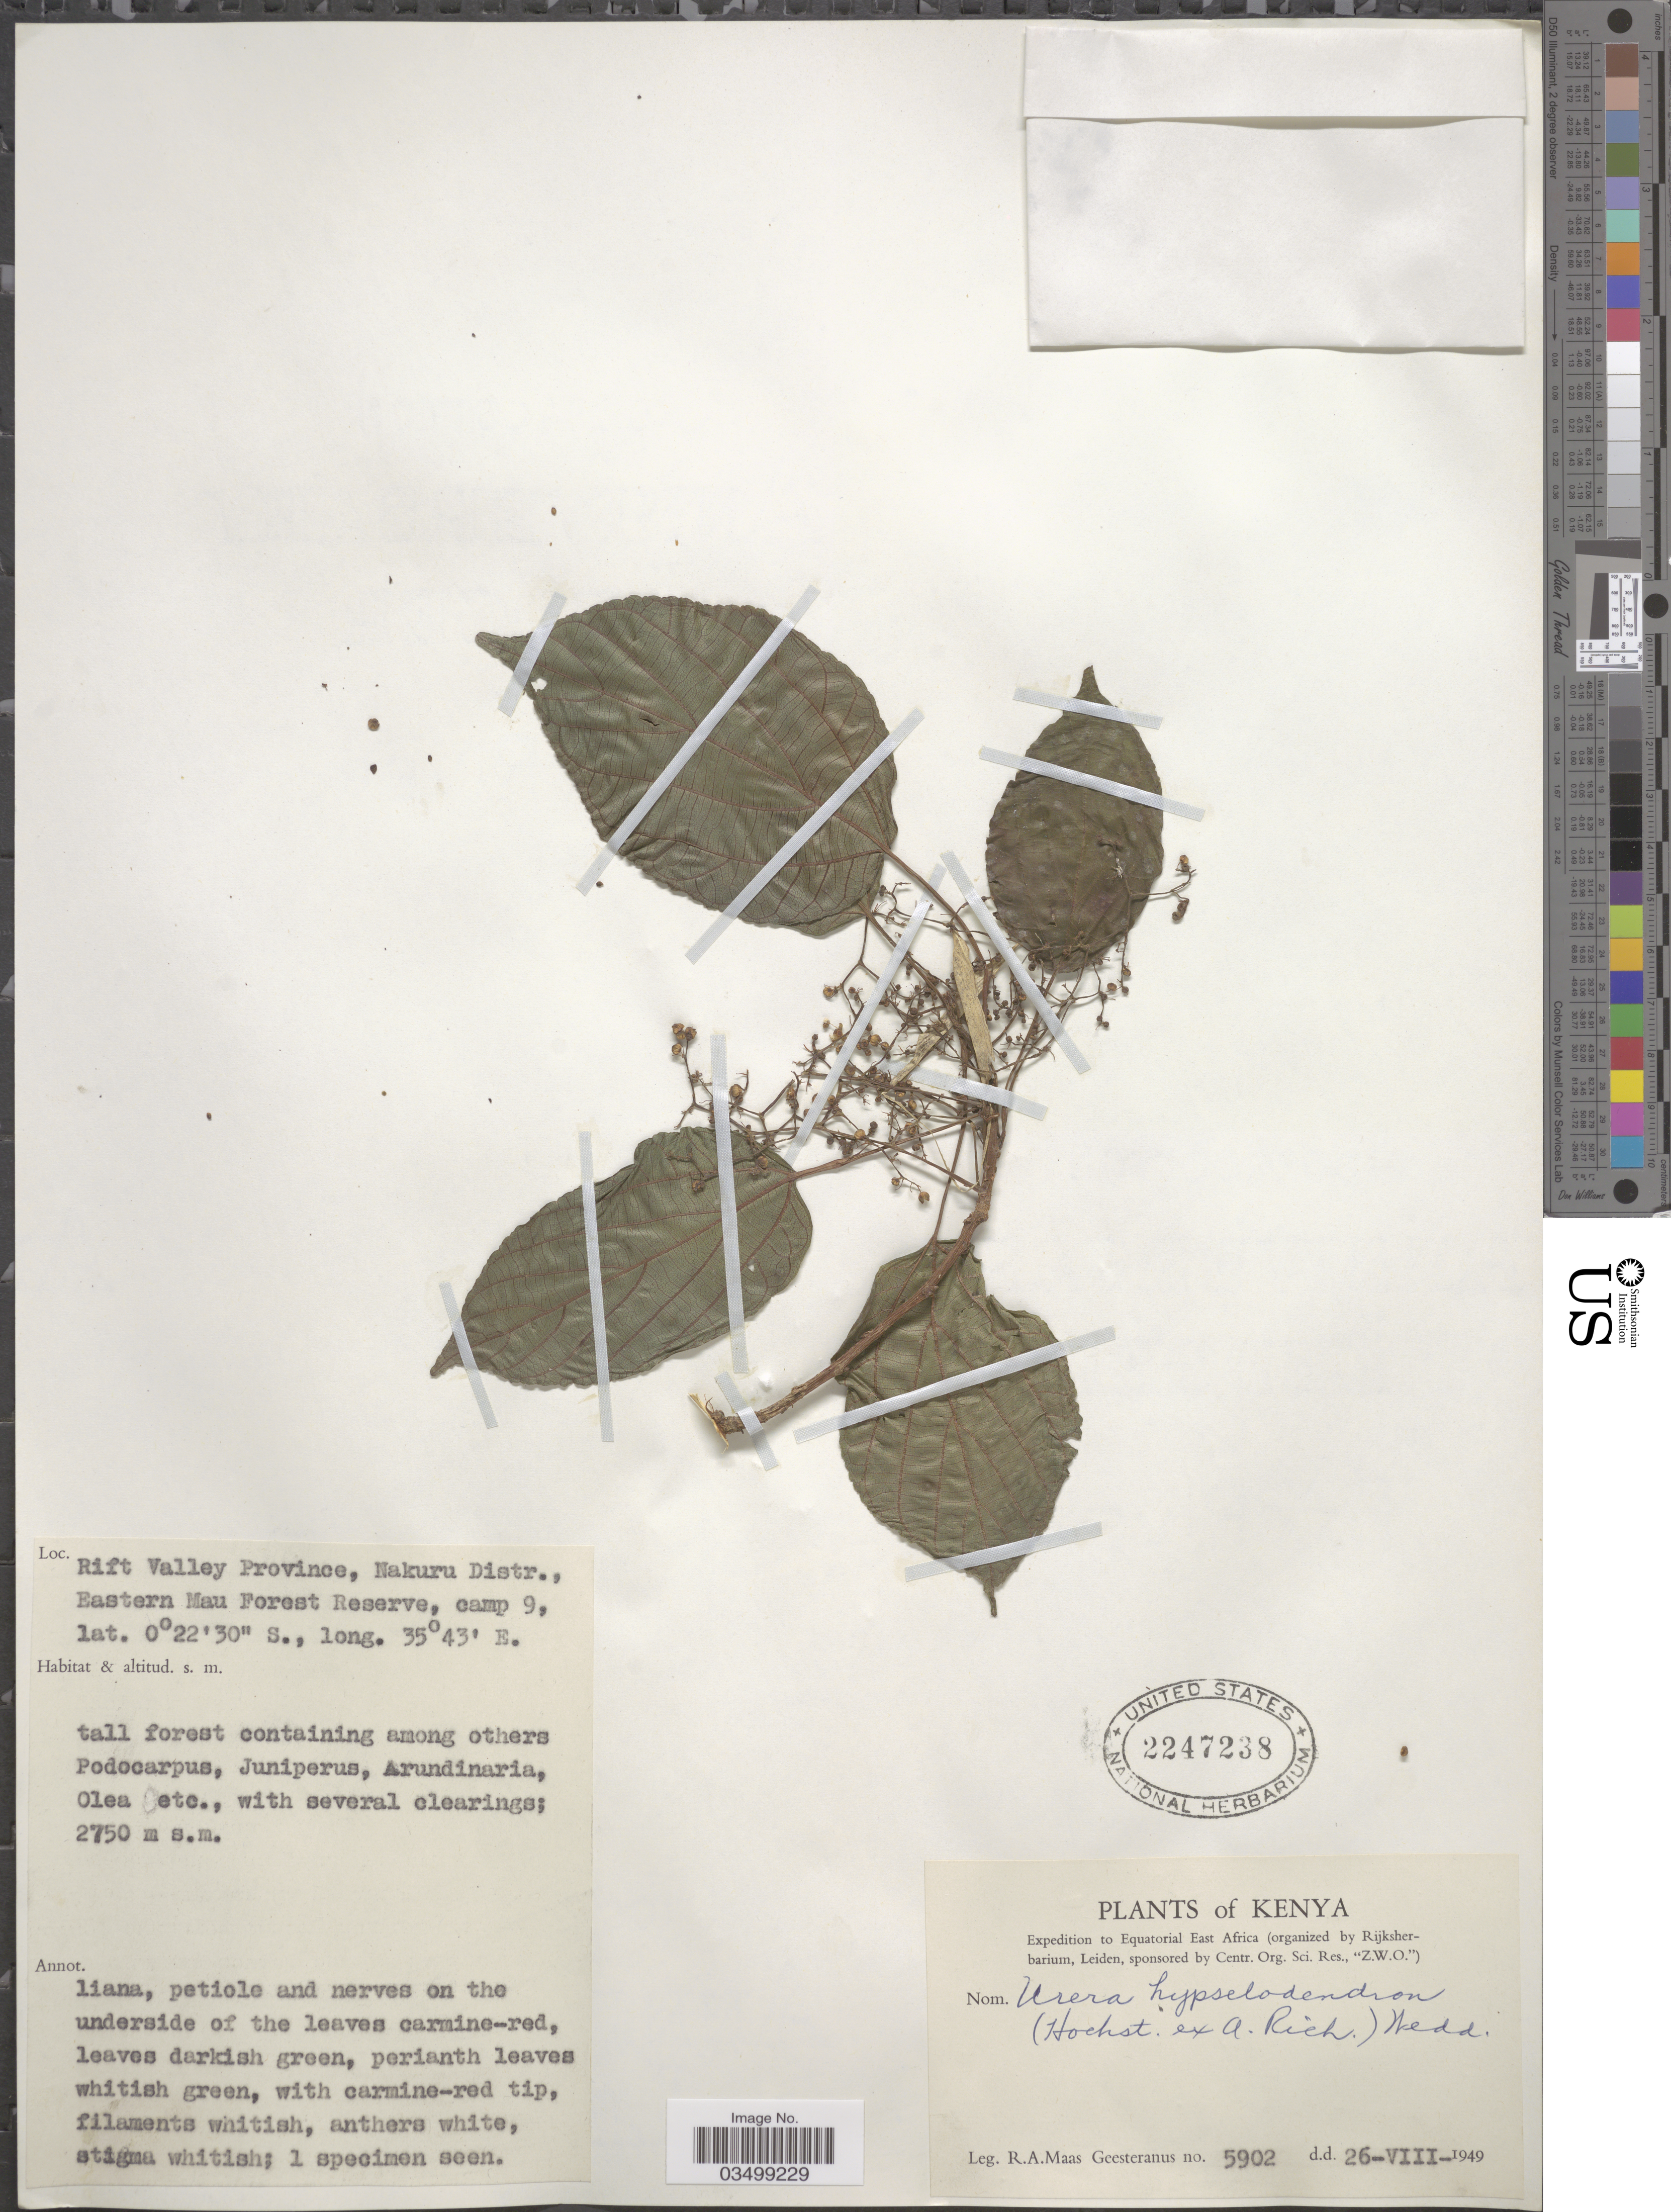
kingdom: Plantae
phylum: Tracheophyta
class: Magnoliopsida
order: Rosales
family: Urticaceae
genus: Scepocarpus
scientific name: Scepocarpus hypselodendron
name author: (Hochst. ex A. Rich.) T. Wells & A. K. Monro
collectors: R. A. Maas Geesteranus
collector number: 5902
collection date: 1949-08-26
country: Kenya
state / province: Nakuru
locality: Rift Valley Province, Nakuru Distr., Eastern Mau Forest Reserve, camp 9.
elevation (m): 2750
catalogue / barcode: US 2247238